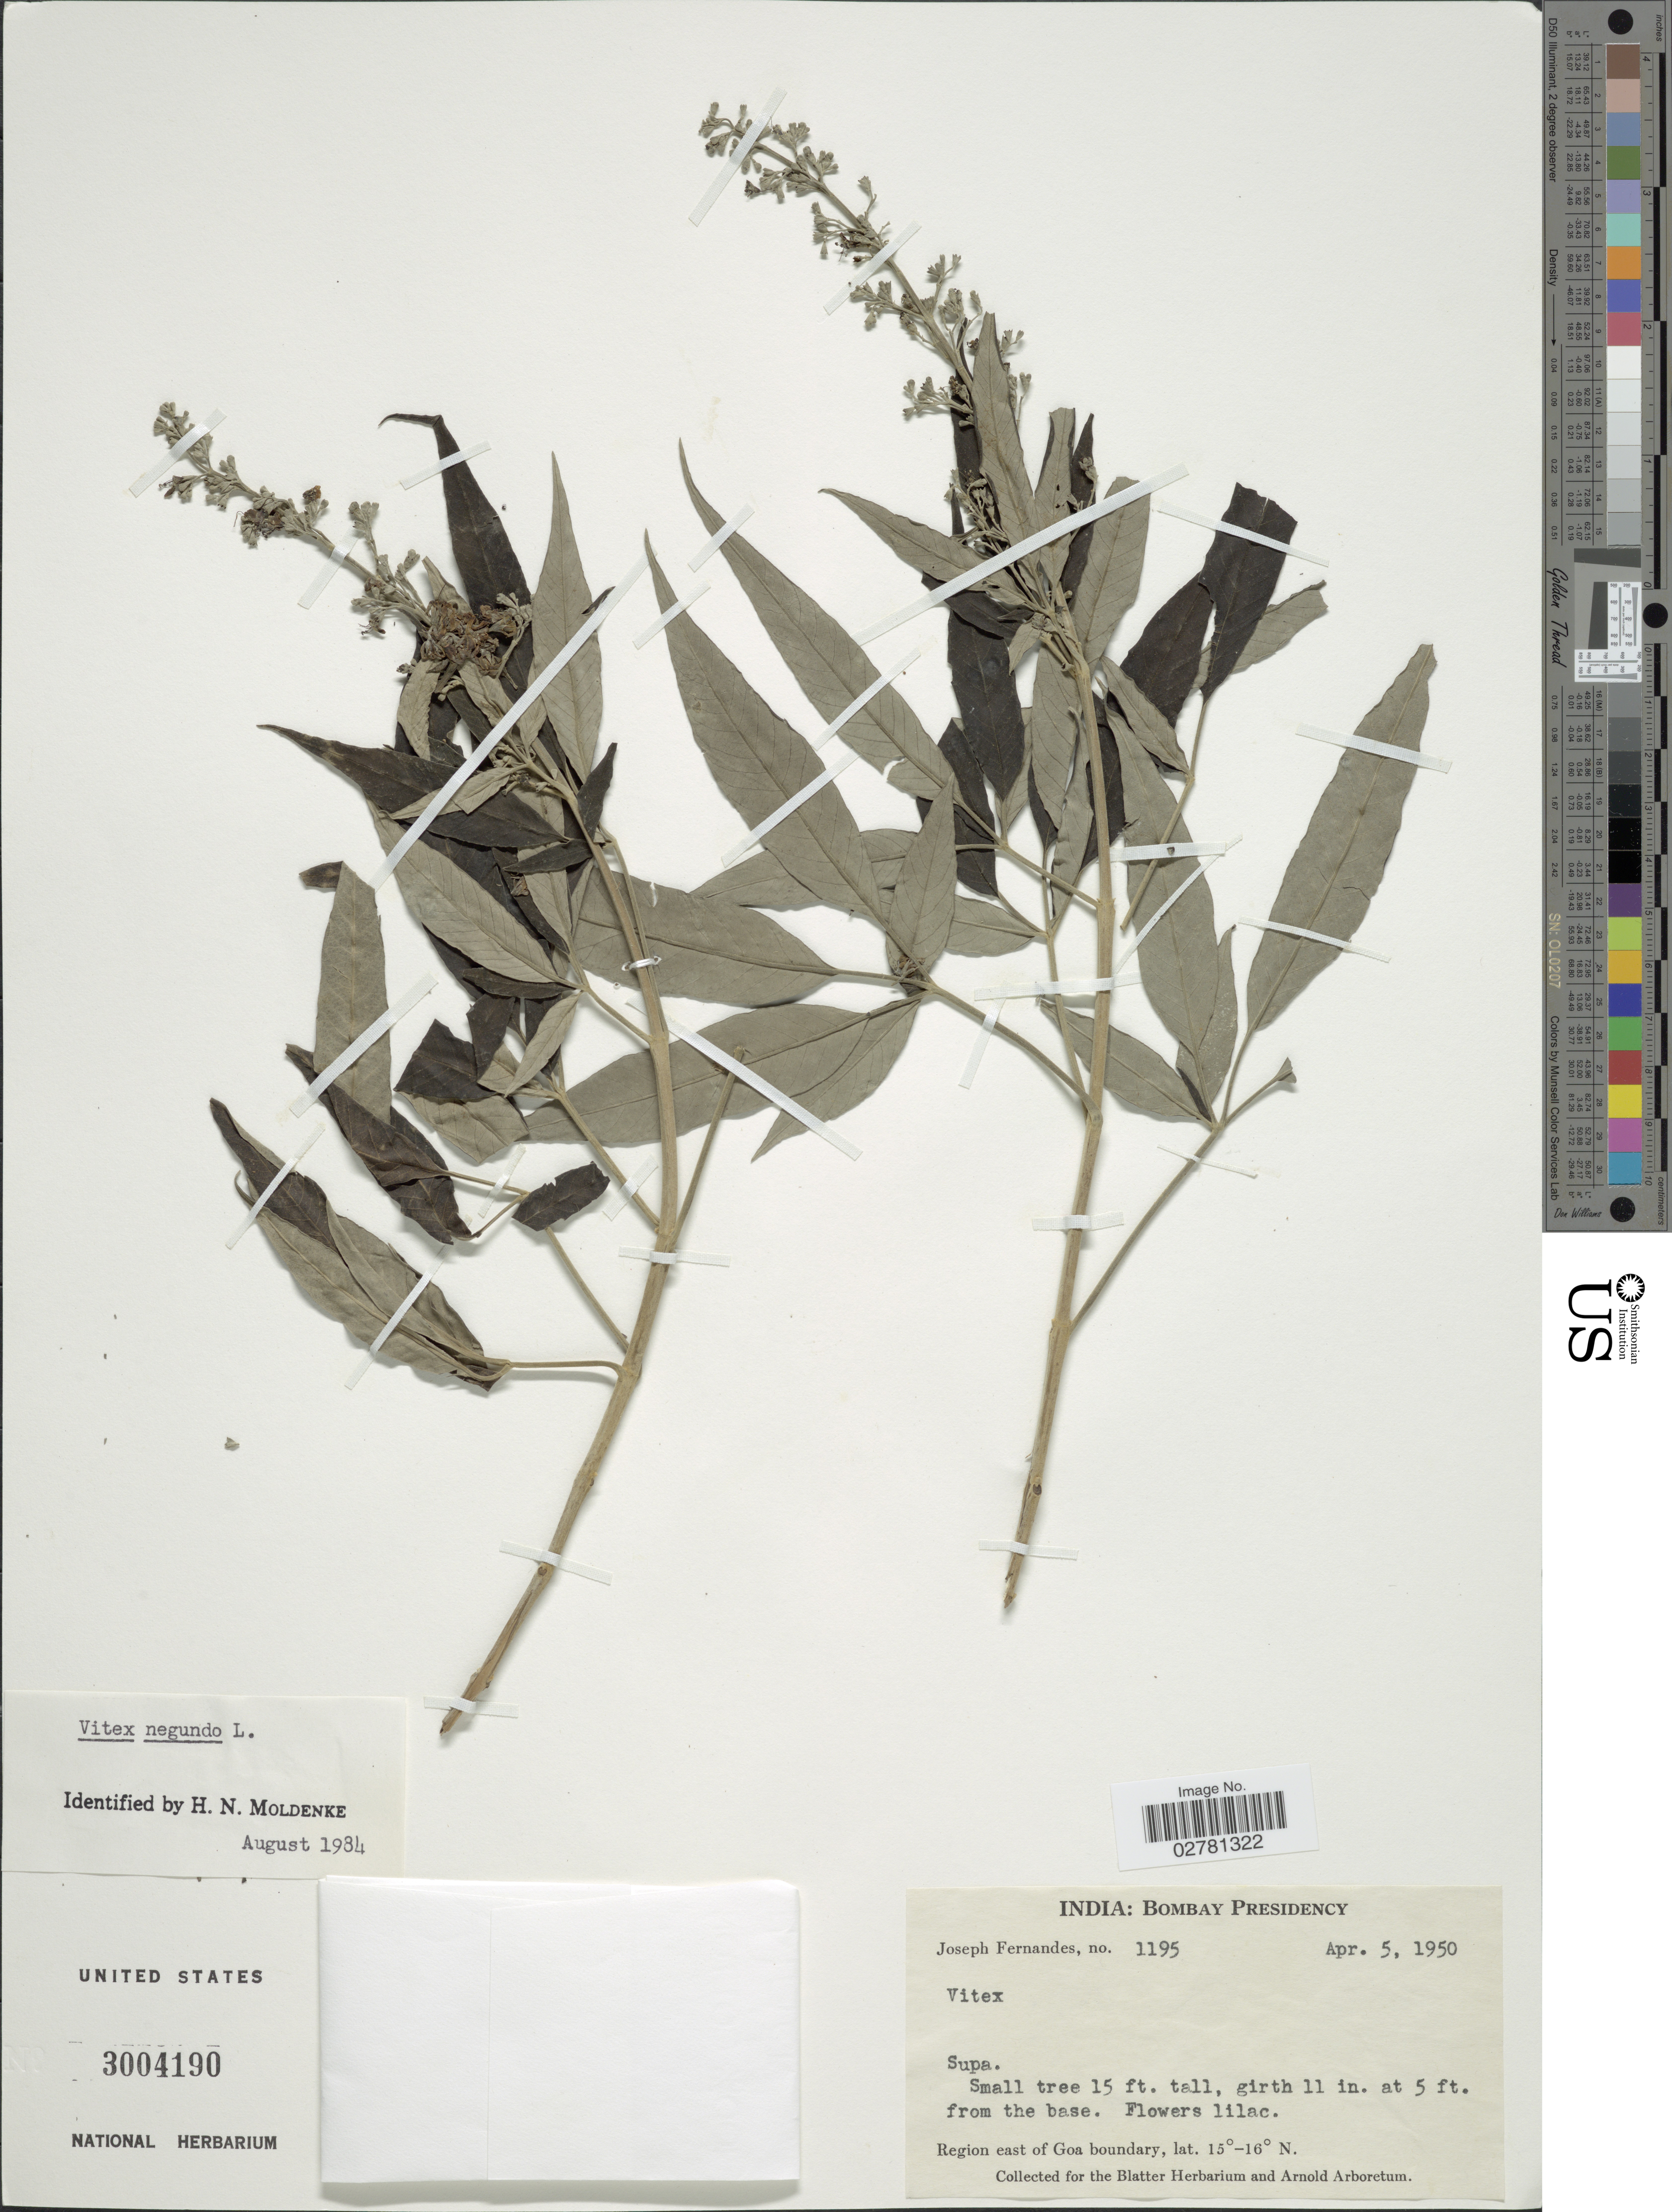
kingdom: Plantae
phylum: Tracheophyta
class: Magnoliopsida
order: Lamiales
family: Lamiaceae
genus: Vitex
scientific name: Vitex negundo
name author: L.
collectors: J. Fernandes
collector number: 1195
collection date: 1950-04-05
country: India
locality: Bombay Presidency. Supa. Region east of Goa boundary.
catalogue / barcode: US 3004190